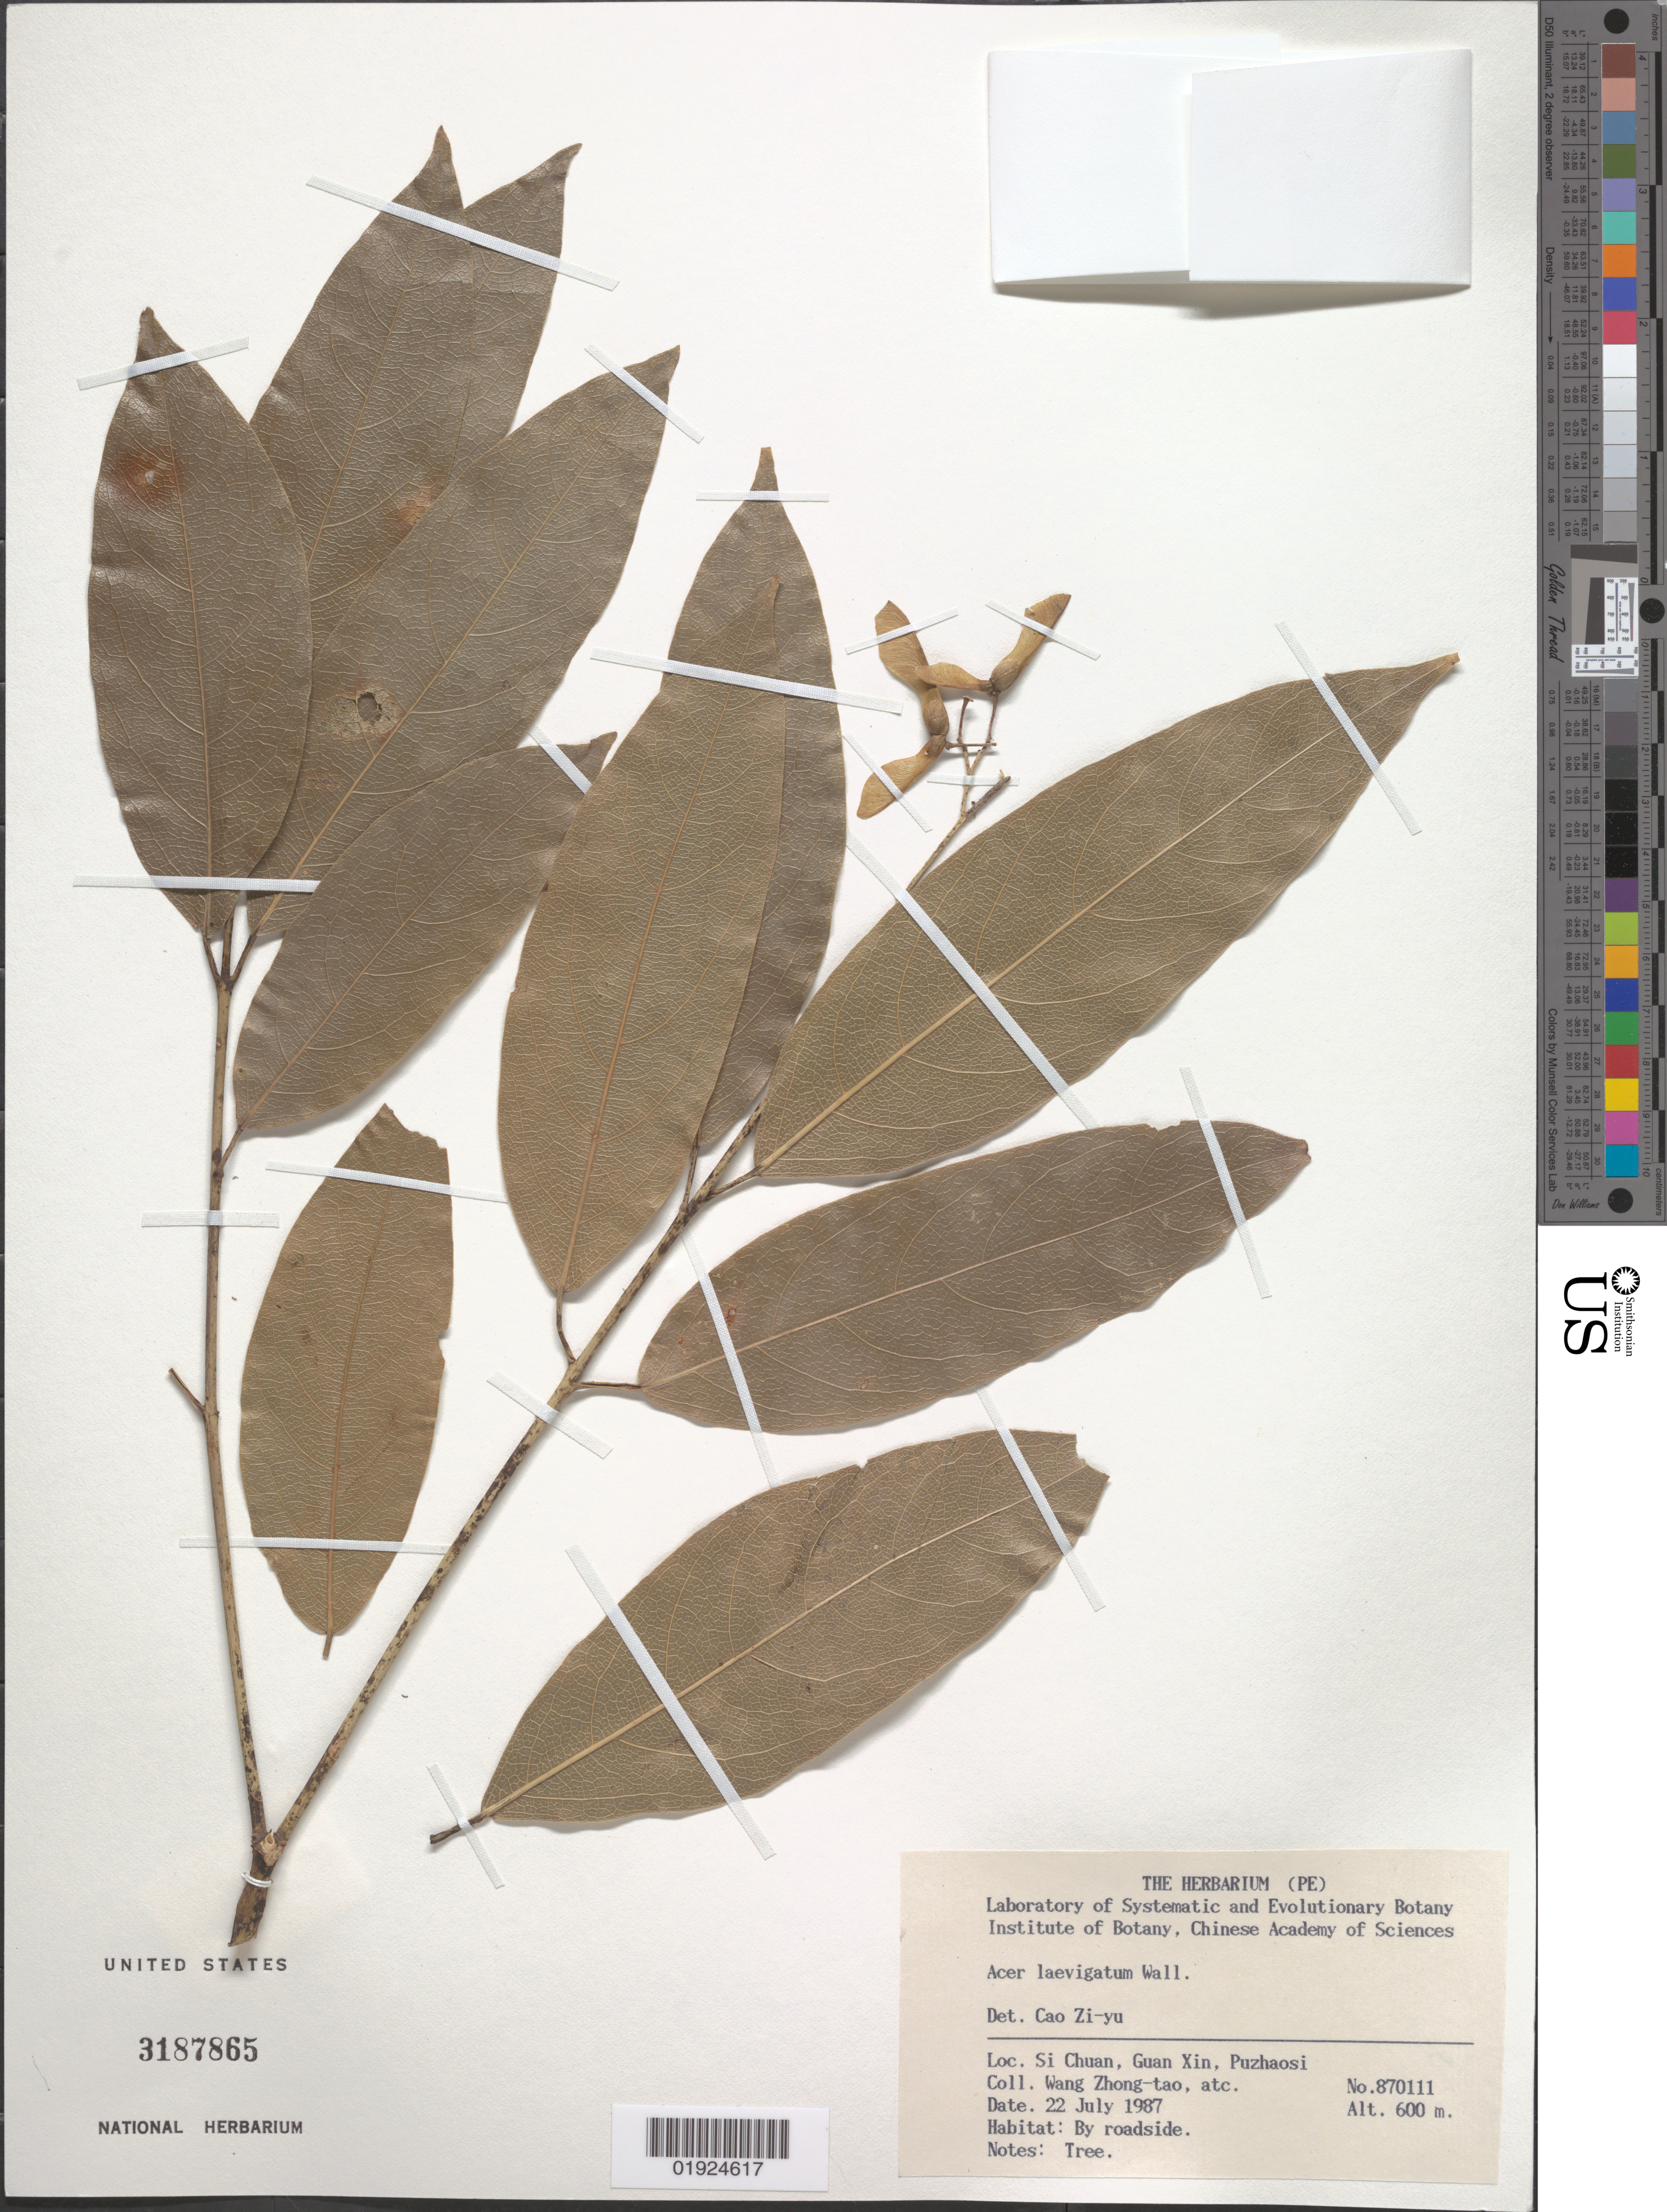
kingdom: Plantae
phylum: Tracheophyta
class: Magnoliopsida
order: Sapindales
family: Sapindaceae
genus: Acer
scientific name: Acer laevigatum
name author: Wall.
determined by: Cao, Zi-yu, Assistant Curator of Phanerogams (PE), Institute of Botany, Chinese Academy of Sciences (CHINA)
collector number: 870111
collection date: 1987-07-22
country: China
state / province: Sichuan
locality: Si Chuan [Sichuan?], Guan Xin, Puzhaosi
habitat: By roadside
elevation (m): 600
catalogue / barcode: US 3187865